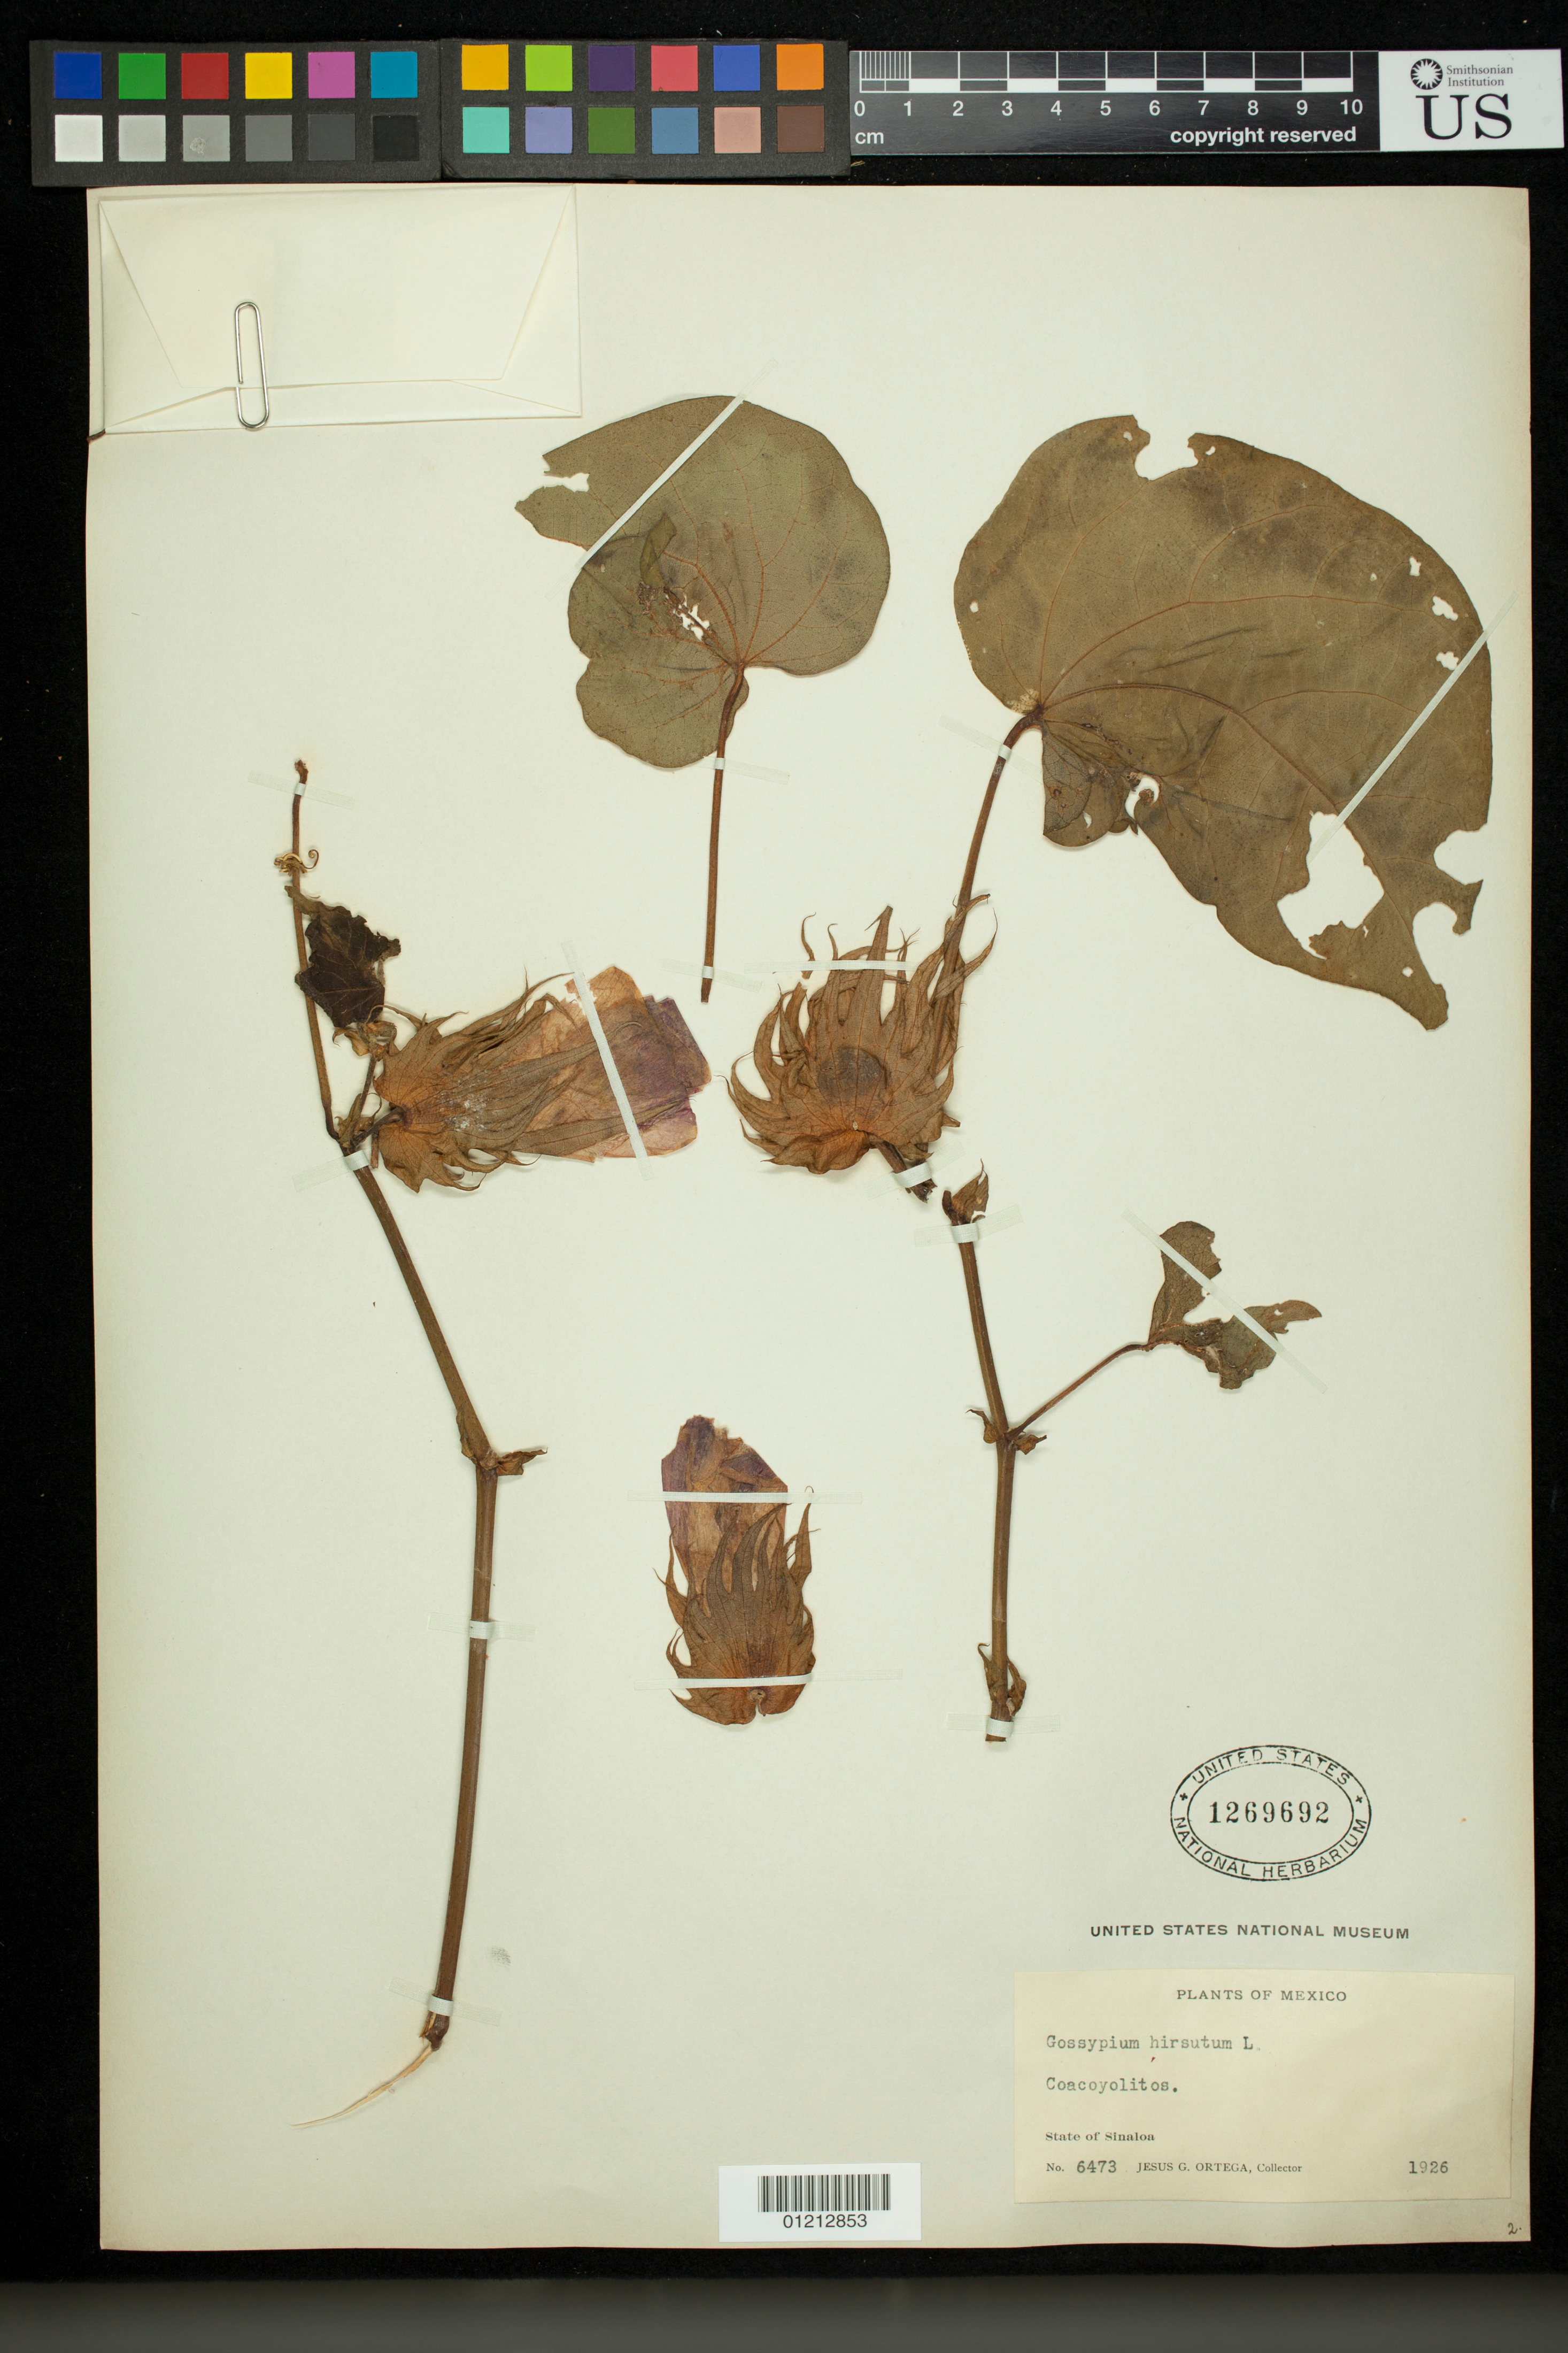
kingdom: Plantae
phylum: Tracheophyta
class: Magnoliopsida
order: Malvales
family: Malvaceae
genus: Gossypium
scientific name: Gossypium hirsutum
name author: L.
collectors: J. Ortega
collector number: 6473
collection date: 1926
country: Mexico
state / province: Sinaloa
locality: Coacoyolitos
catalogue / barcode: US 1269692